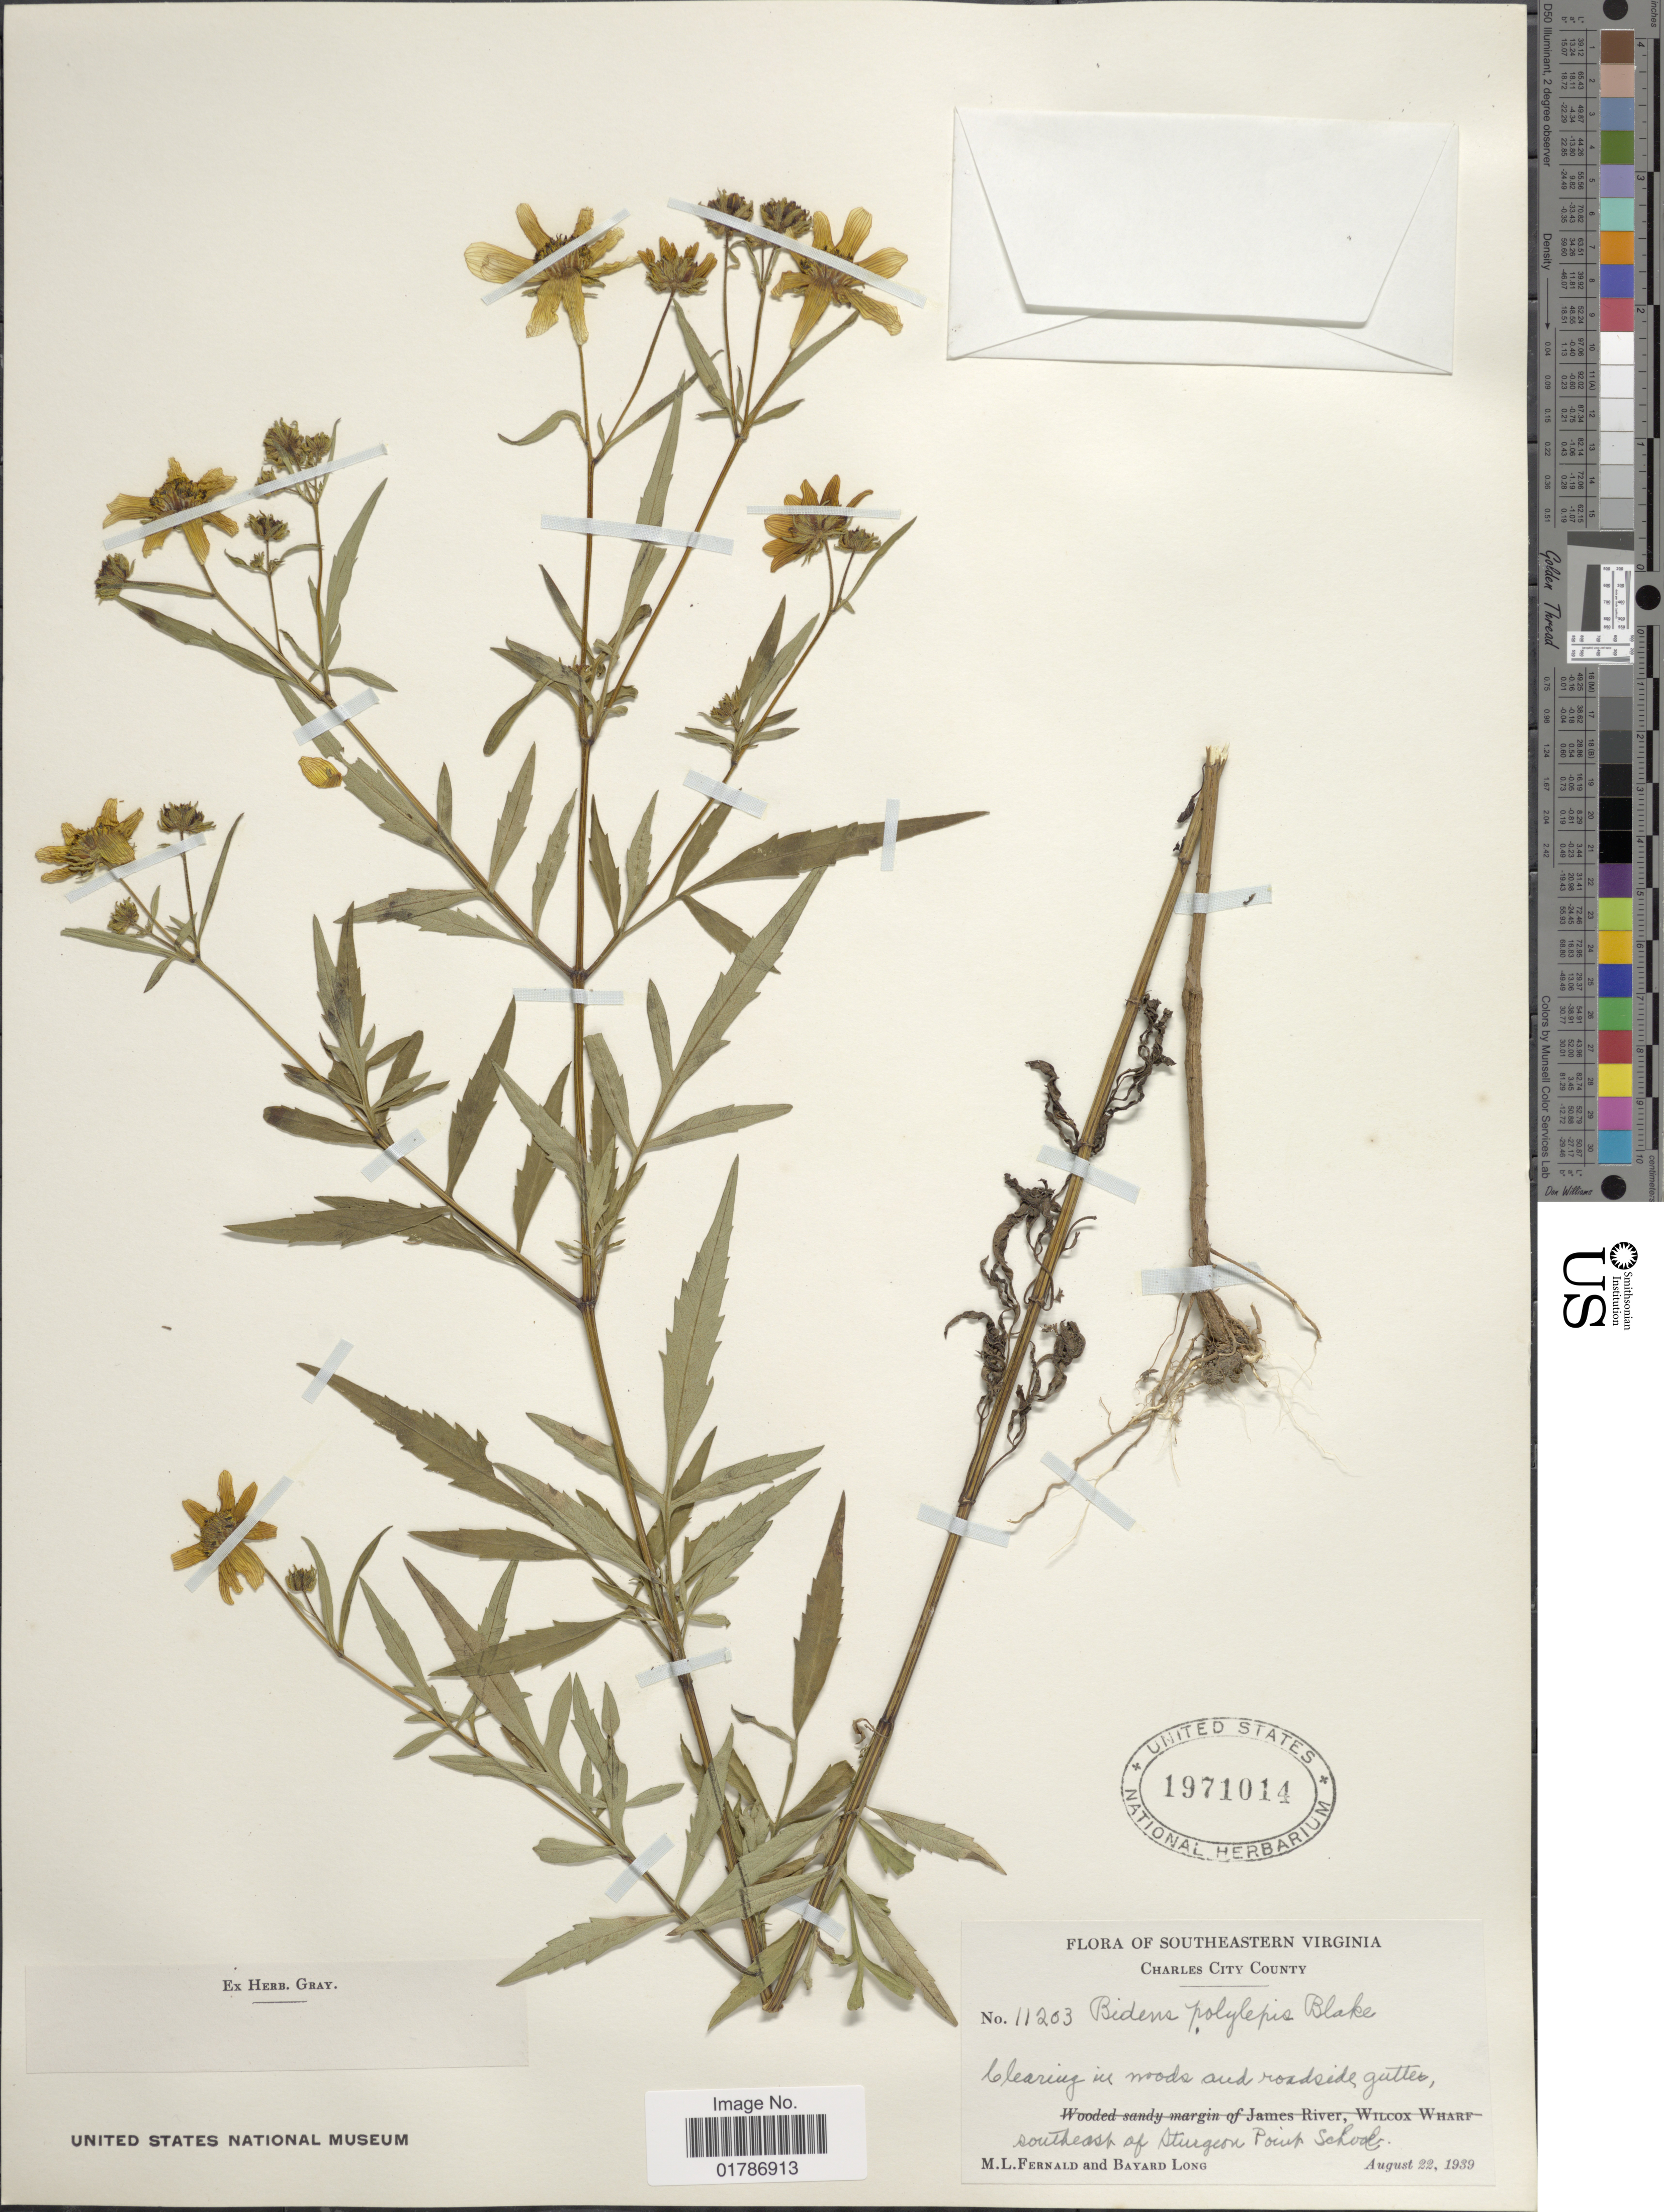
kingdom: Plantae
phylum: Tracheophyta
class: Magnoliopsida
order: Asterales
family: Asteraceae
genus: Bidens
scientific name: Bidens polylepis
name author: S.F. Blake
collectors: M. L. Fernald & B. Long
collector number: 11203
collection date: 1939-08-22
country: United States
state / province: Virginia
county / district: Charles City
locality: Southeastern Virginia, Charles City County, Southeast of Sturgeon Pointk School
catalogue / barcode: US 1971014